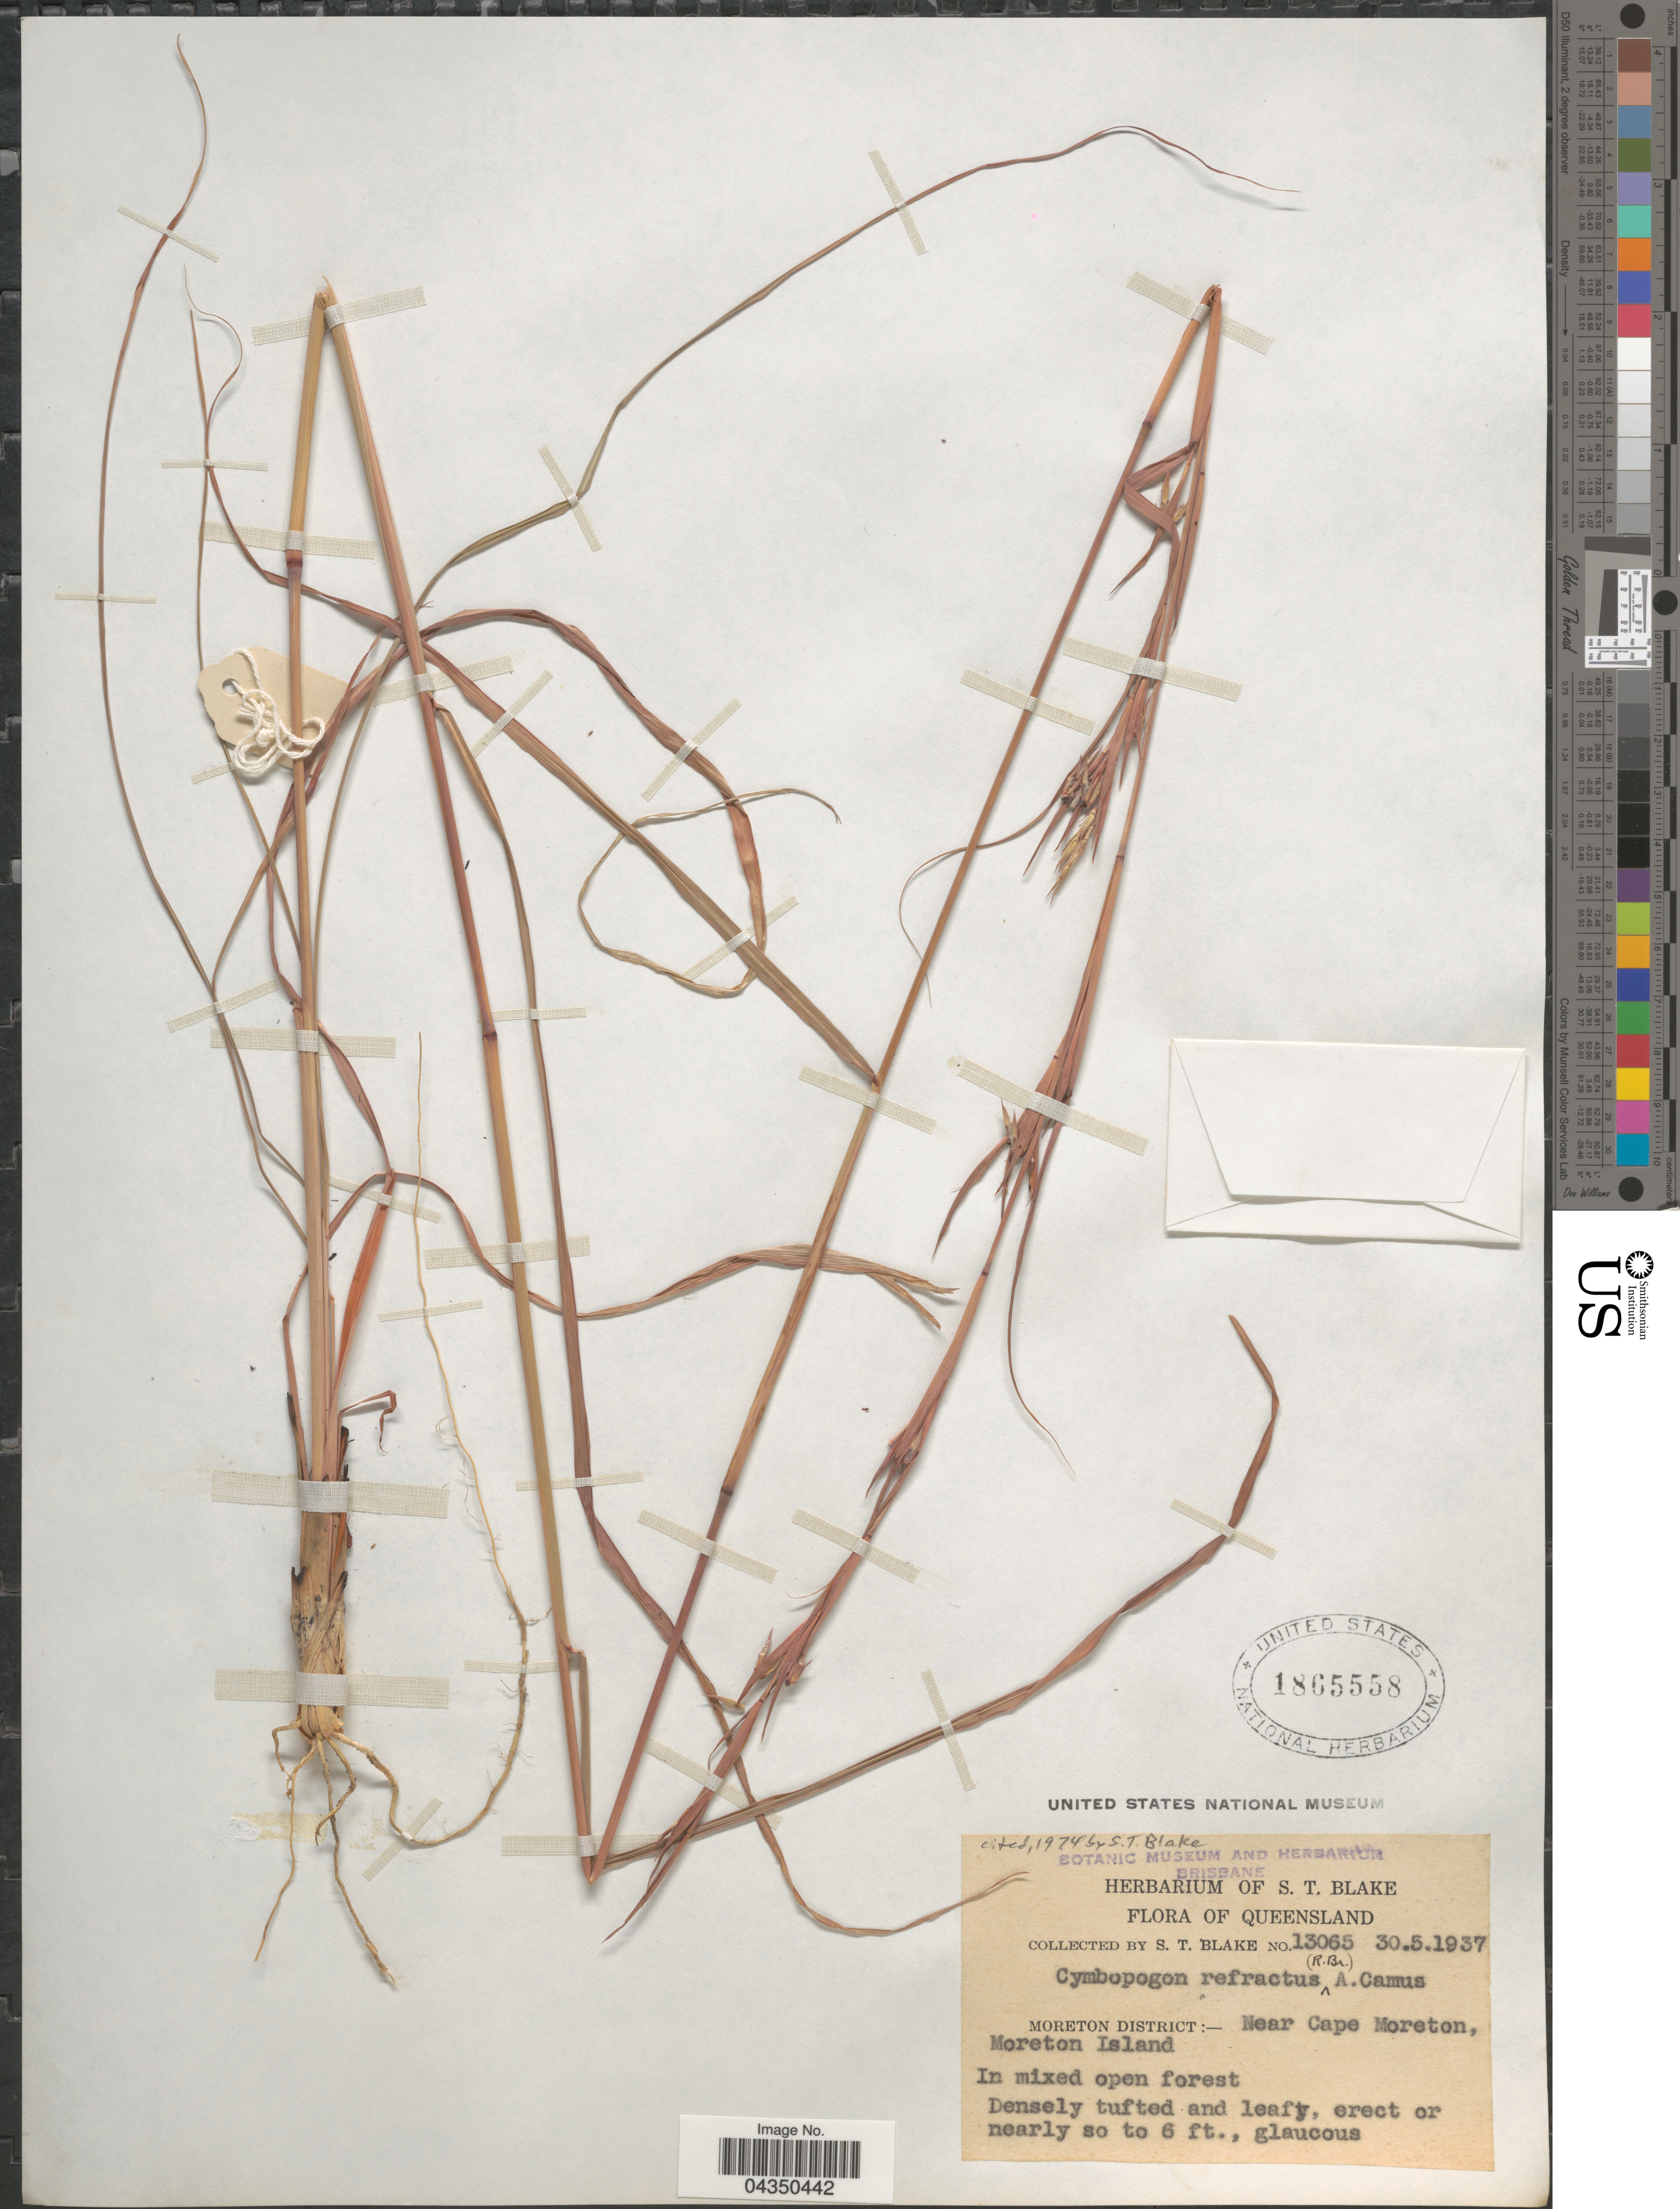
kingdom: Plantae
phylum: Tracheophyta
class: Liliopsida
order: Poales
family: Poaceae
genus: Cymbopogon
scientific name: Cymbopogon refractus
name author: (R. Br.) A. Camus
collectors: S. T. Blake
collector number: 13065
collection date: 1937-05-30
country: Australia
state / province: Queensland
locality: Moreton District:- Near Cape Moreton, Moreton Island.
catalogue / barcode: US 1865558